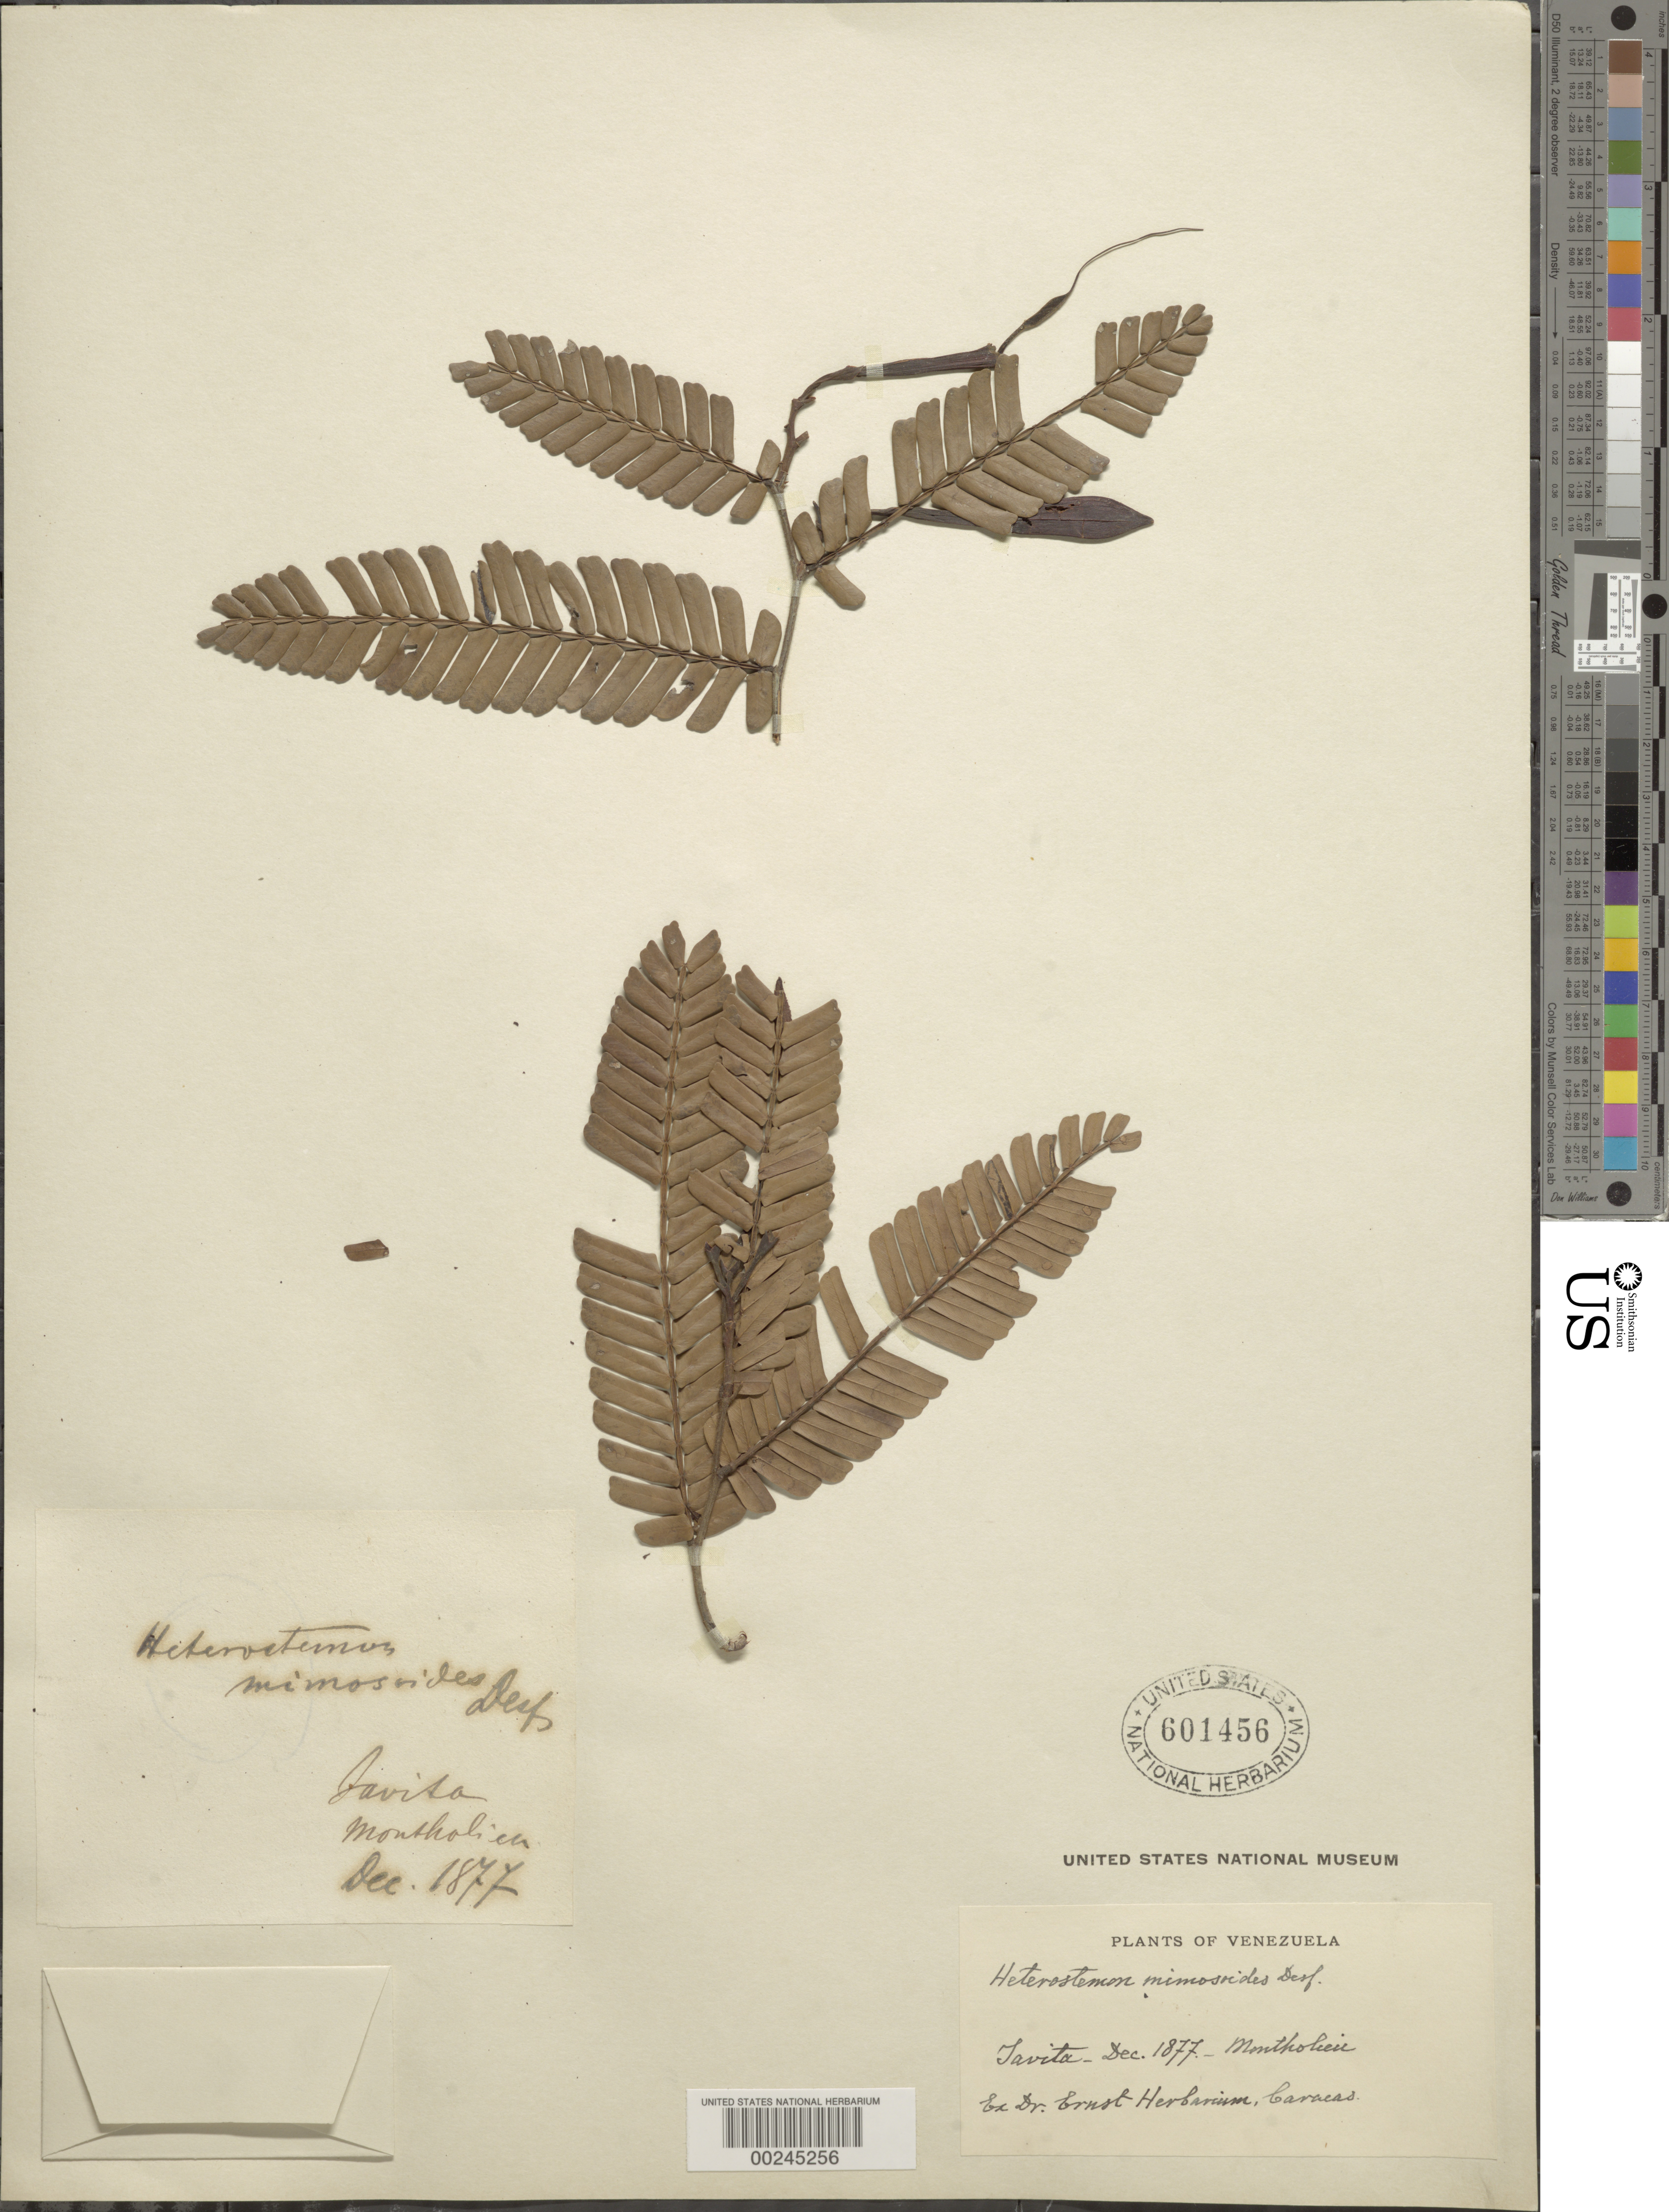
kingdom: Plantae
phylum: Tracheophyta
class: Magnoliopsida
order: Fabales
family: Fabaceae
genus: Heterostemon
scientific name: Heterostemon mimosoides var. mimosoides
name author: Desf.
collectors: J. Montholica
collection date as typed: Dec 1877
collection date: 1877-12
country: Venezuela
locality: Tavita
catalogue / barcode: US 601456